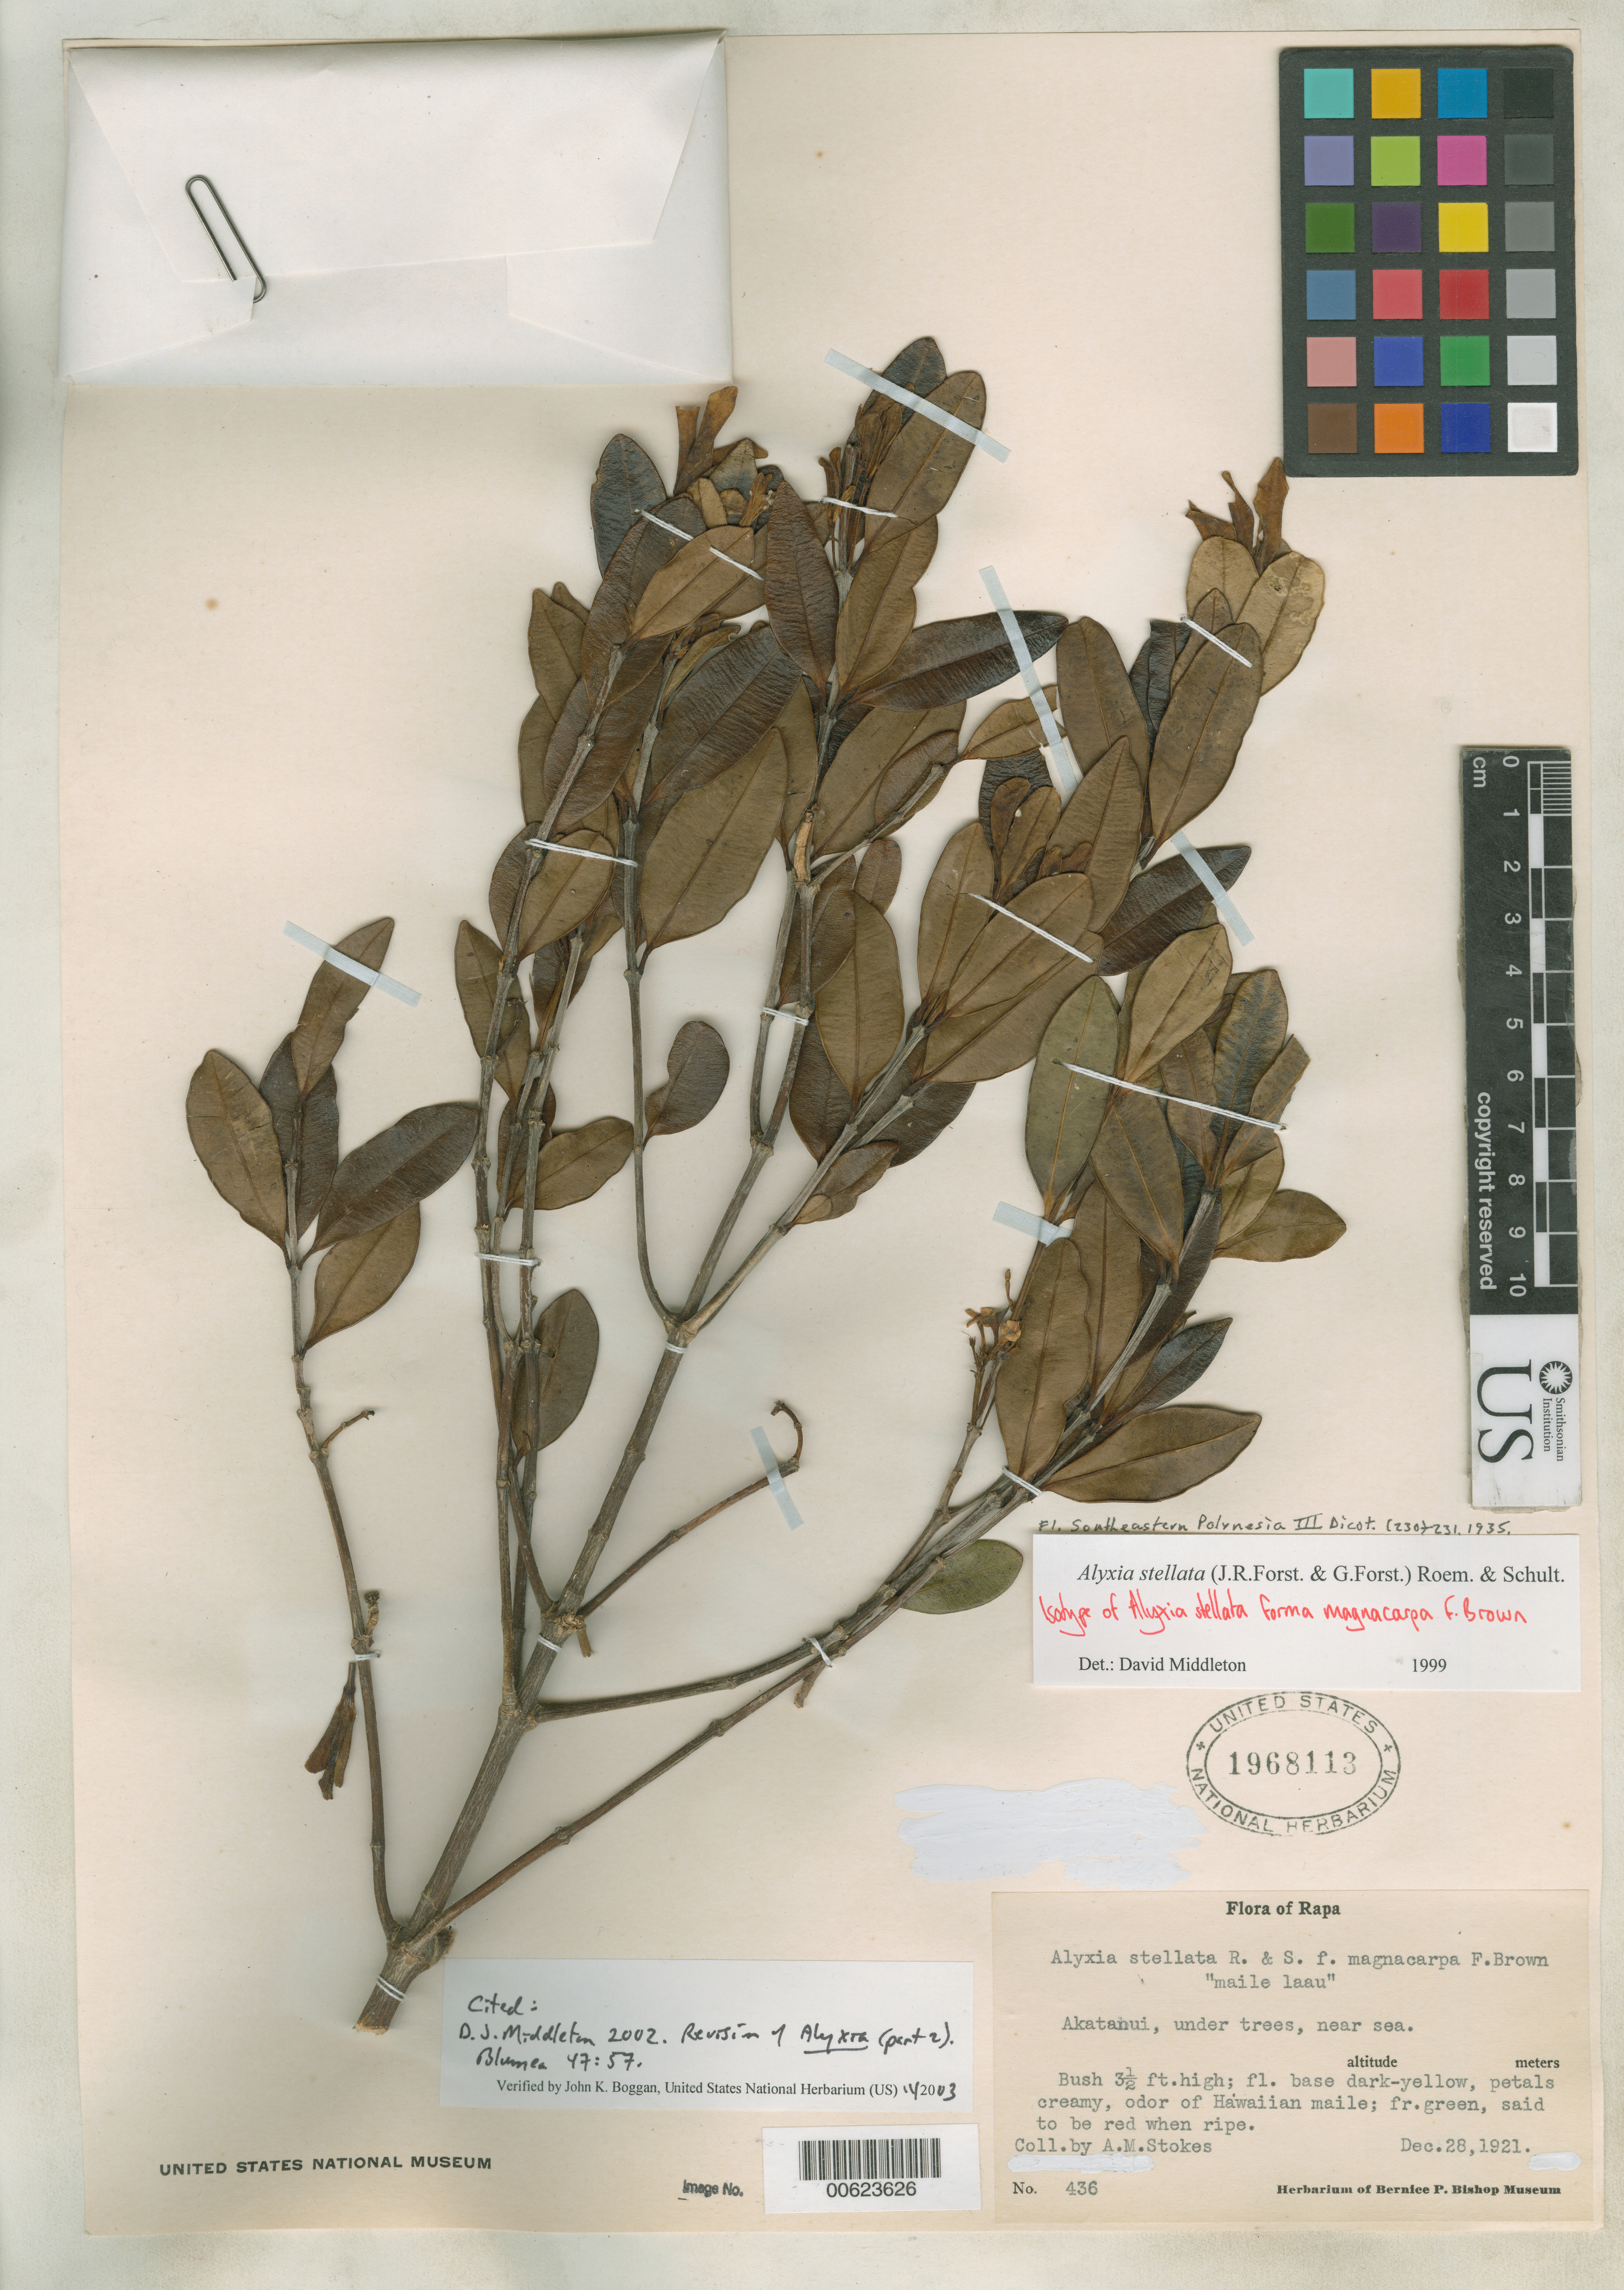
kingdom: Plantae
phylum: Tracheophyta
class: Magnoliopsida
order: Gentianales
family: Apocynaceae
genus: Alyxia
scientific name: Alyxia stellata f. magnacarpa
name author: F. Br.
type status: Isotype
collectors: A. M. Stokes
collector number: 436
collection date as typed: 28 Dec 1921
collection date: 1921-12-28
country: French Polynesia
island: Rapa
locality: Akatanui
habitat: Under trees, near sea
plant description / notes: Cited by D.J. Middleton, 2002, Revision of Alyxia (part 2), Blumea 47: 57.; Common name: Maile laau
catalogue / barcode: US 1968113